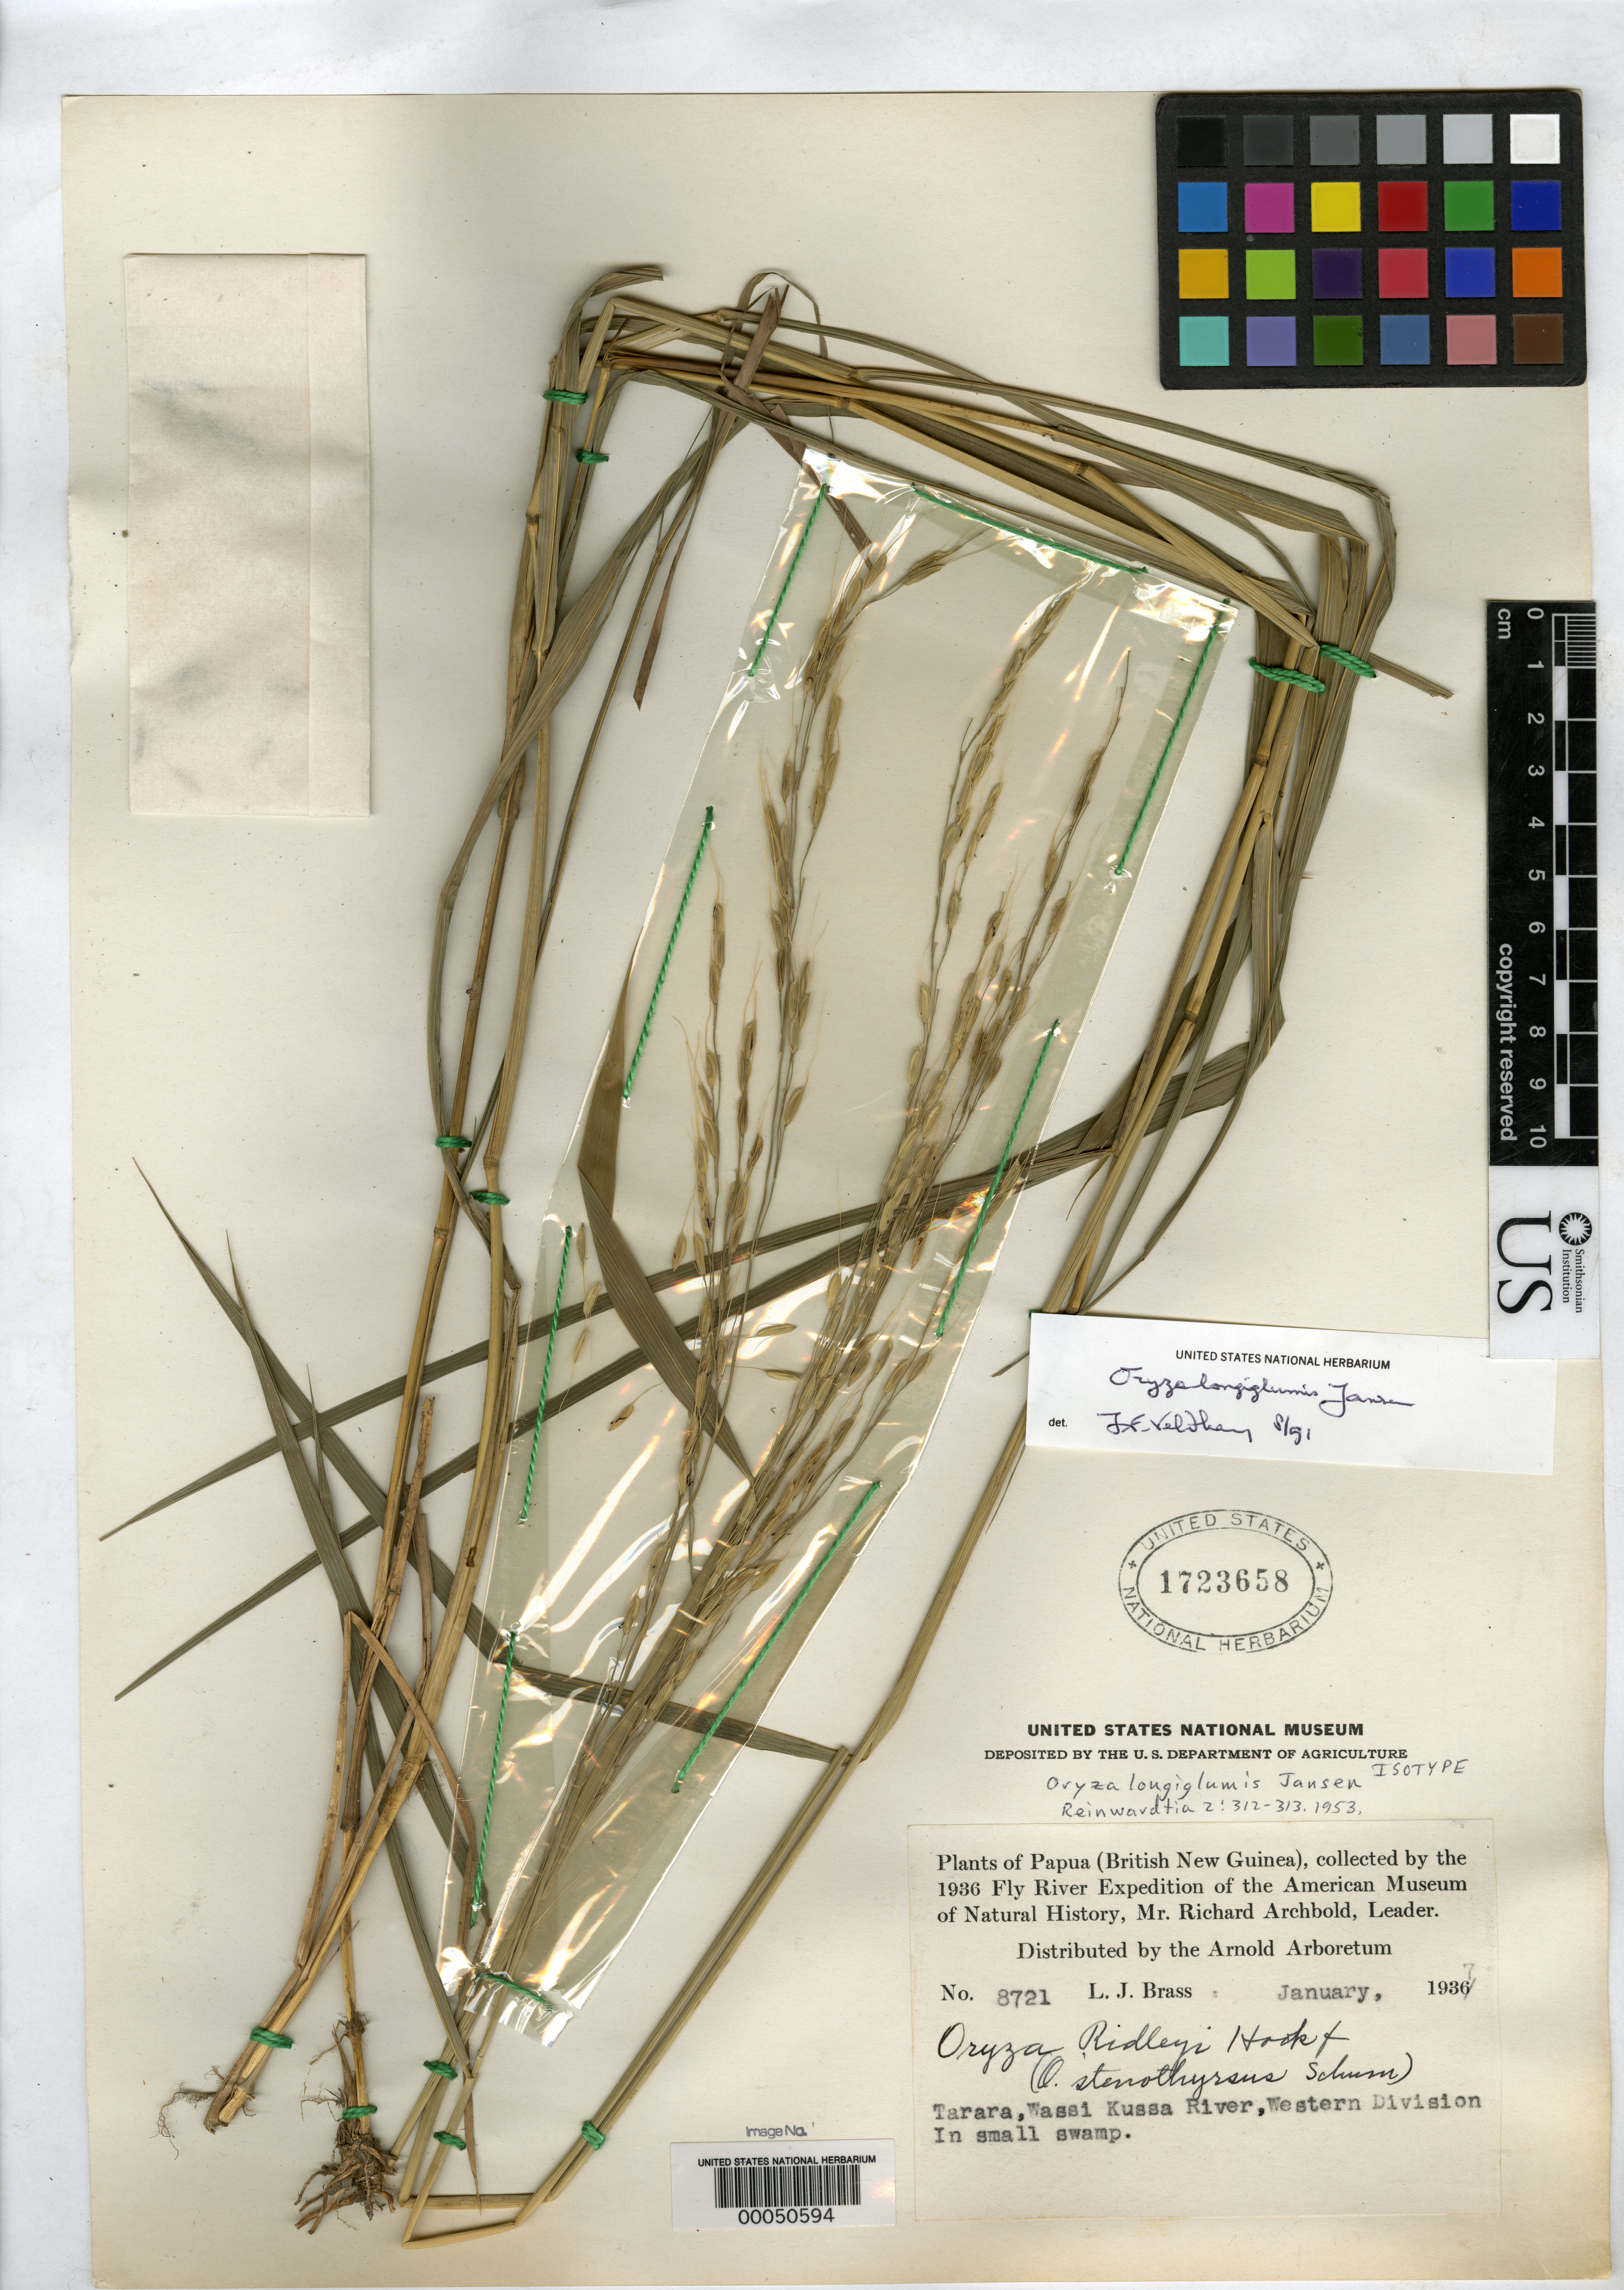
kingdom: Plantae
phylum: Tracheophyta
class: Liliopsida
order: Poales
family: Poaceae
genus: Oryza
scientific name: Oryza longiglumis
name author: Jansen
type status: Isotype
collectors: L. J. Brass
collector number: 8721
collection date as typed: Jan 1937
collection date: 1937-01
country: Papua New Guinea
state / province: Western Highlands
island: New Guinea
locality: Tarara, Wassi Kussa River.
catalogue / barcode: US 1723658